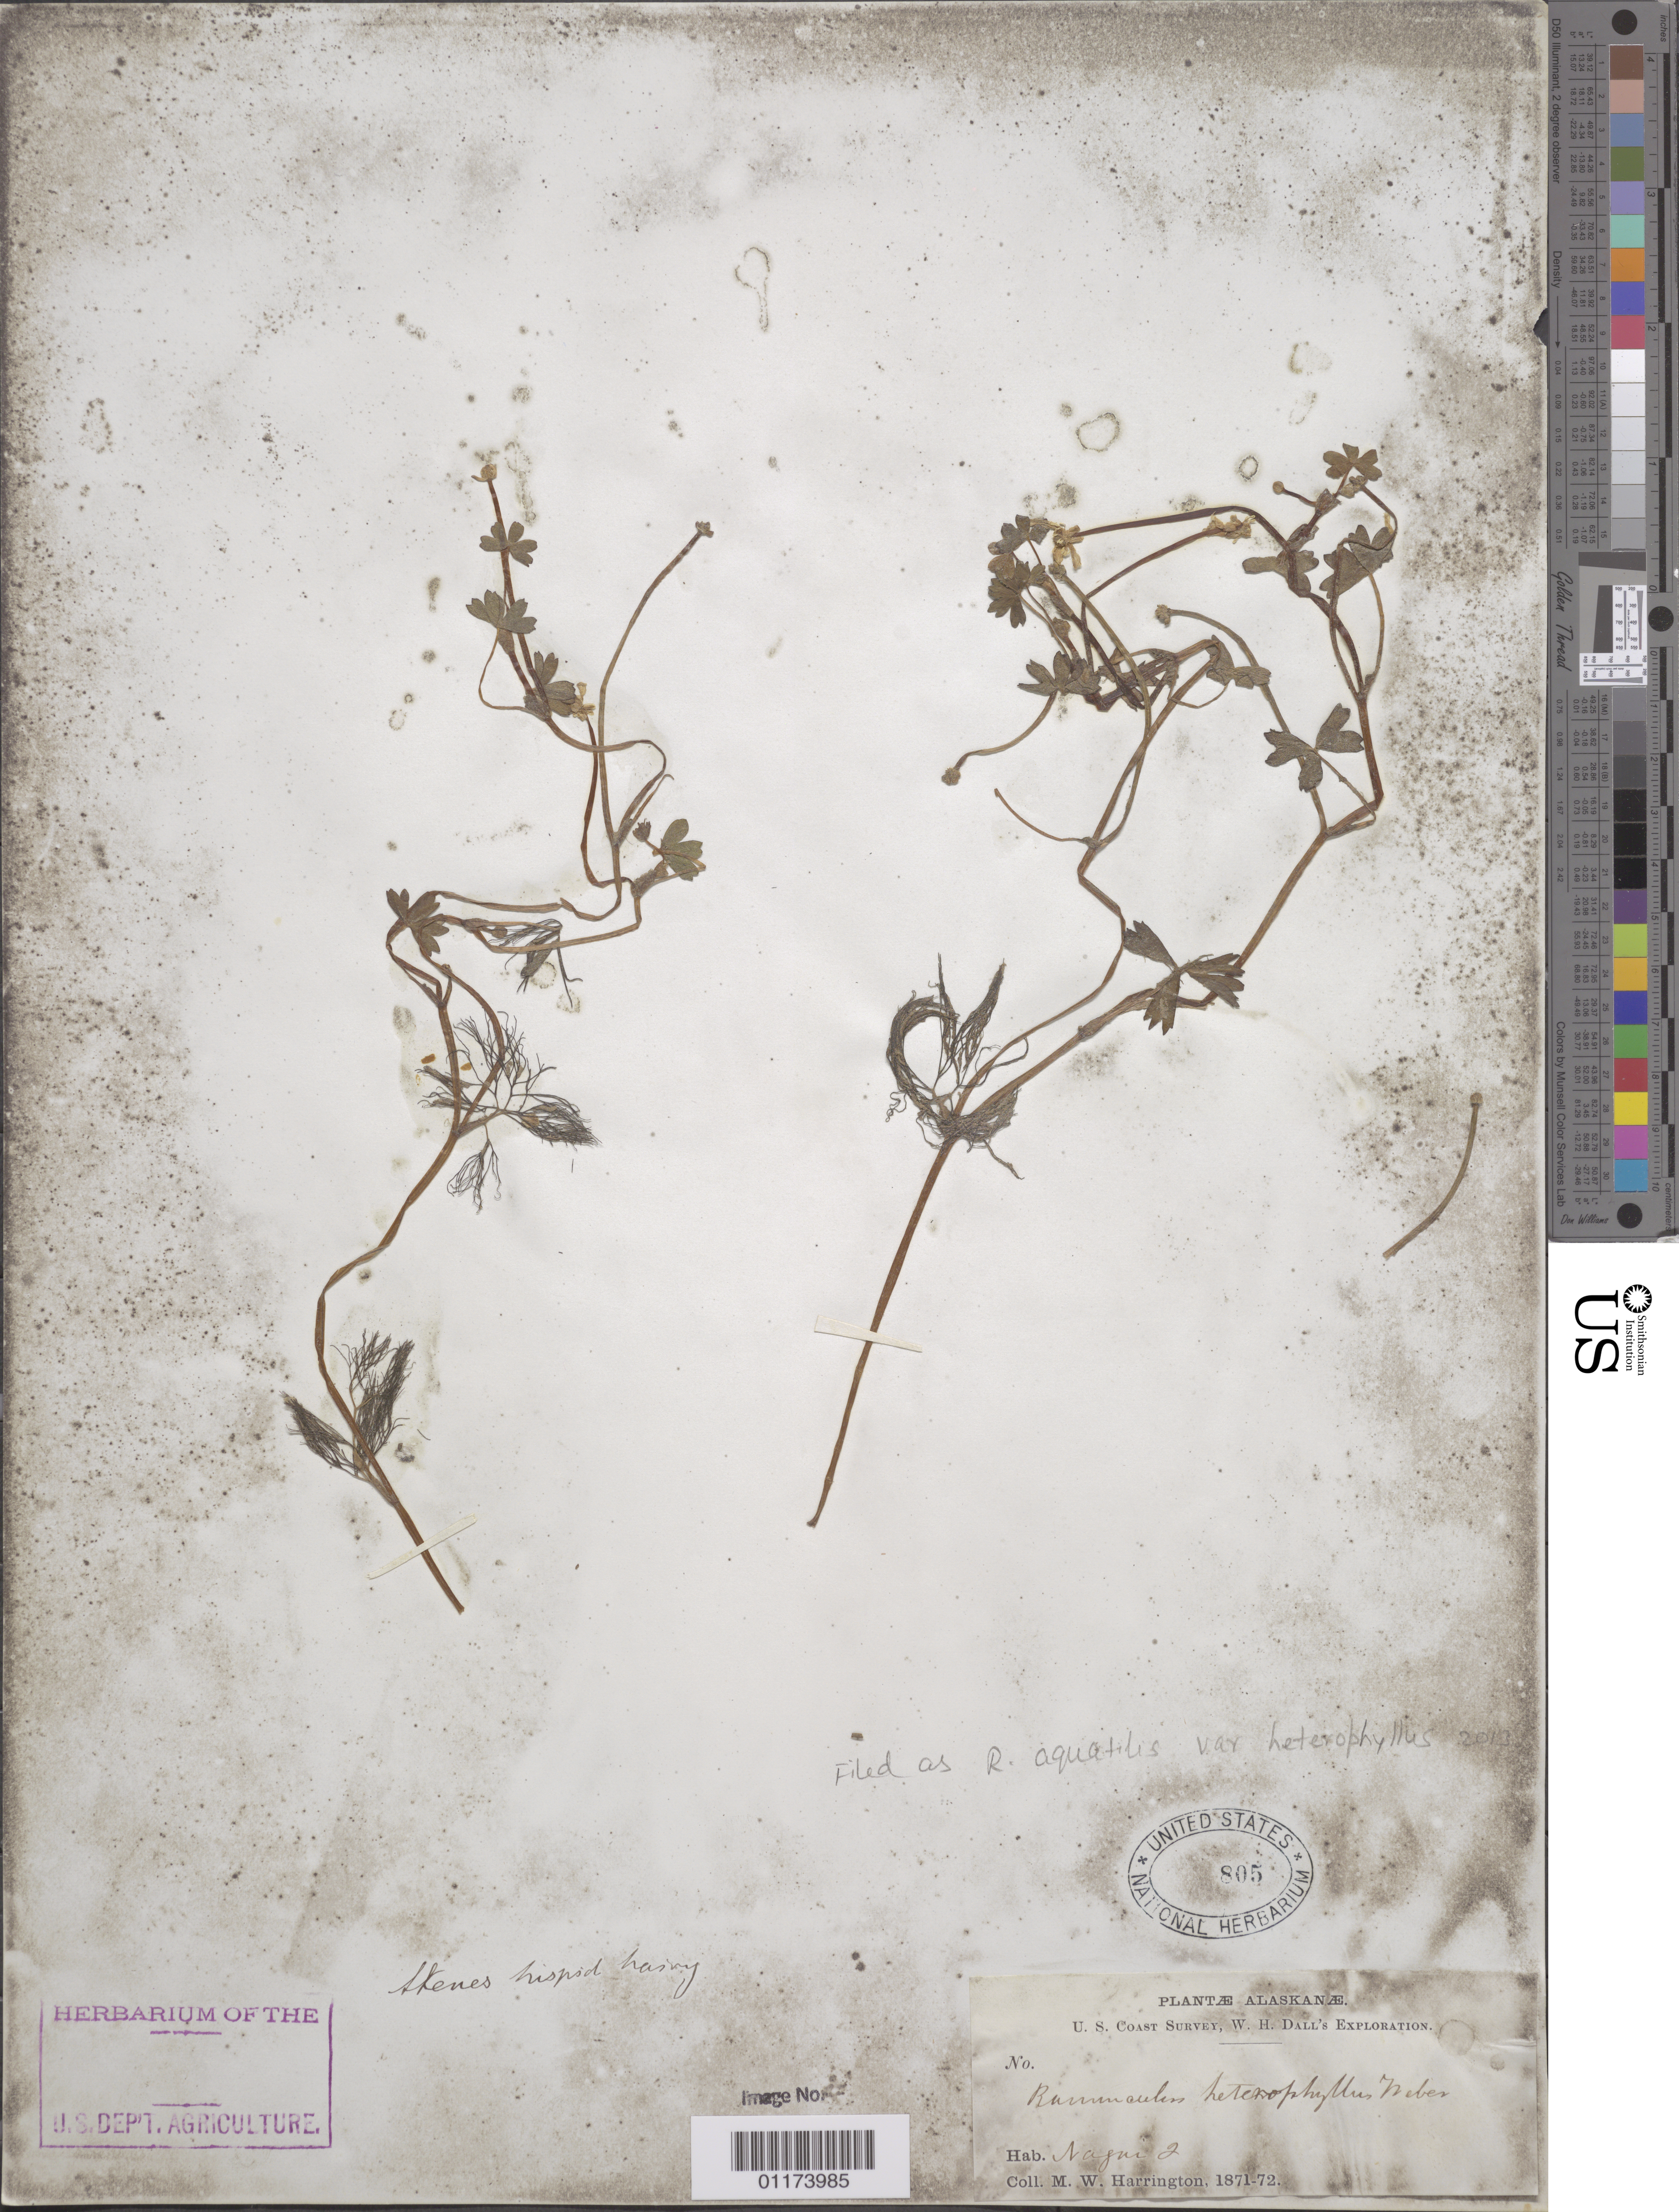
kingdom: Plantae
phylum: Tracheophyta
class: Magnoliopsida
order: Ranunculales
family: Ranunculaceae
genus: Ranunculus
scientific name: Ranunculus mongolicus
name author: (Krylov) Serg.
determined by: Strong, Mark T., (BOT), Smithsonian Institution - National Museum of Natural History (UNITED STATES)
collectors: M. W. Harrington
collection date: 1871/1872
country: United States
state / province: Alaska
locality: Nagai Island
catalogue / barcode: US 805